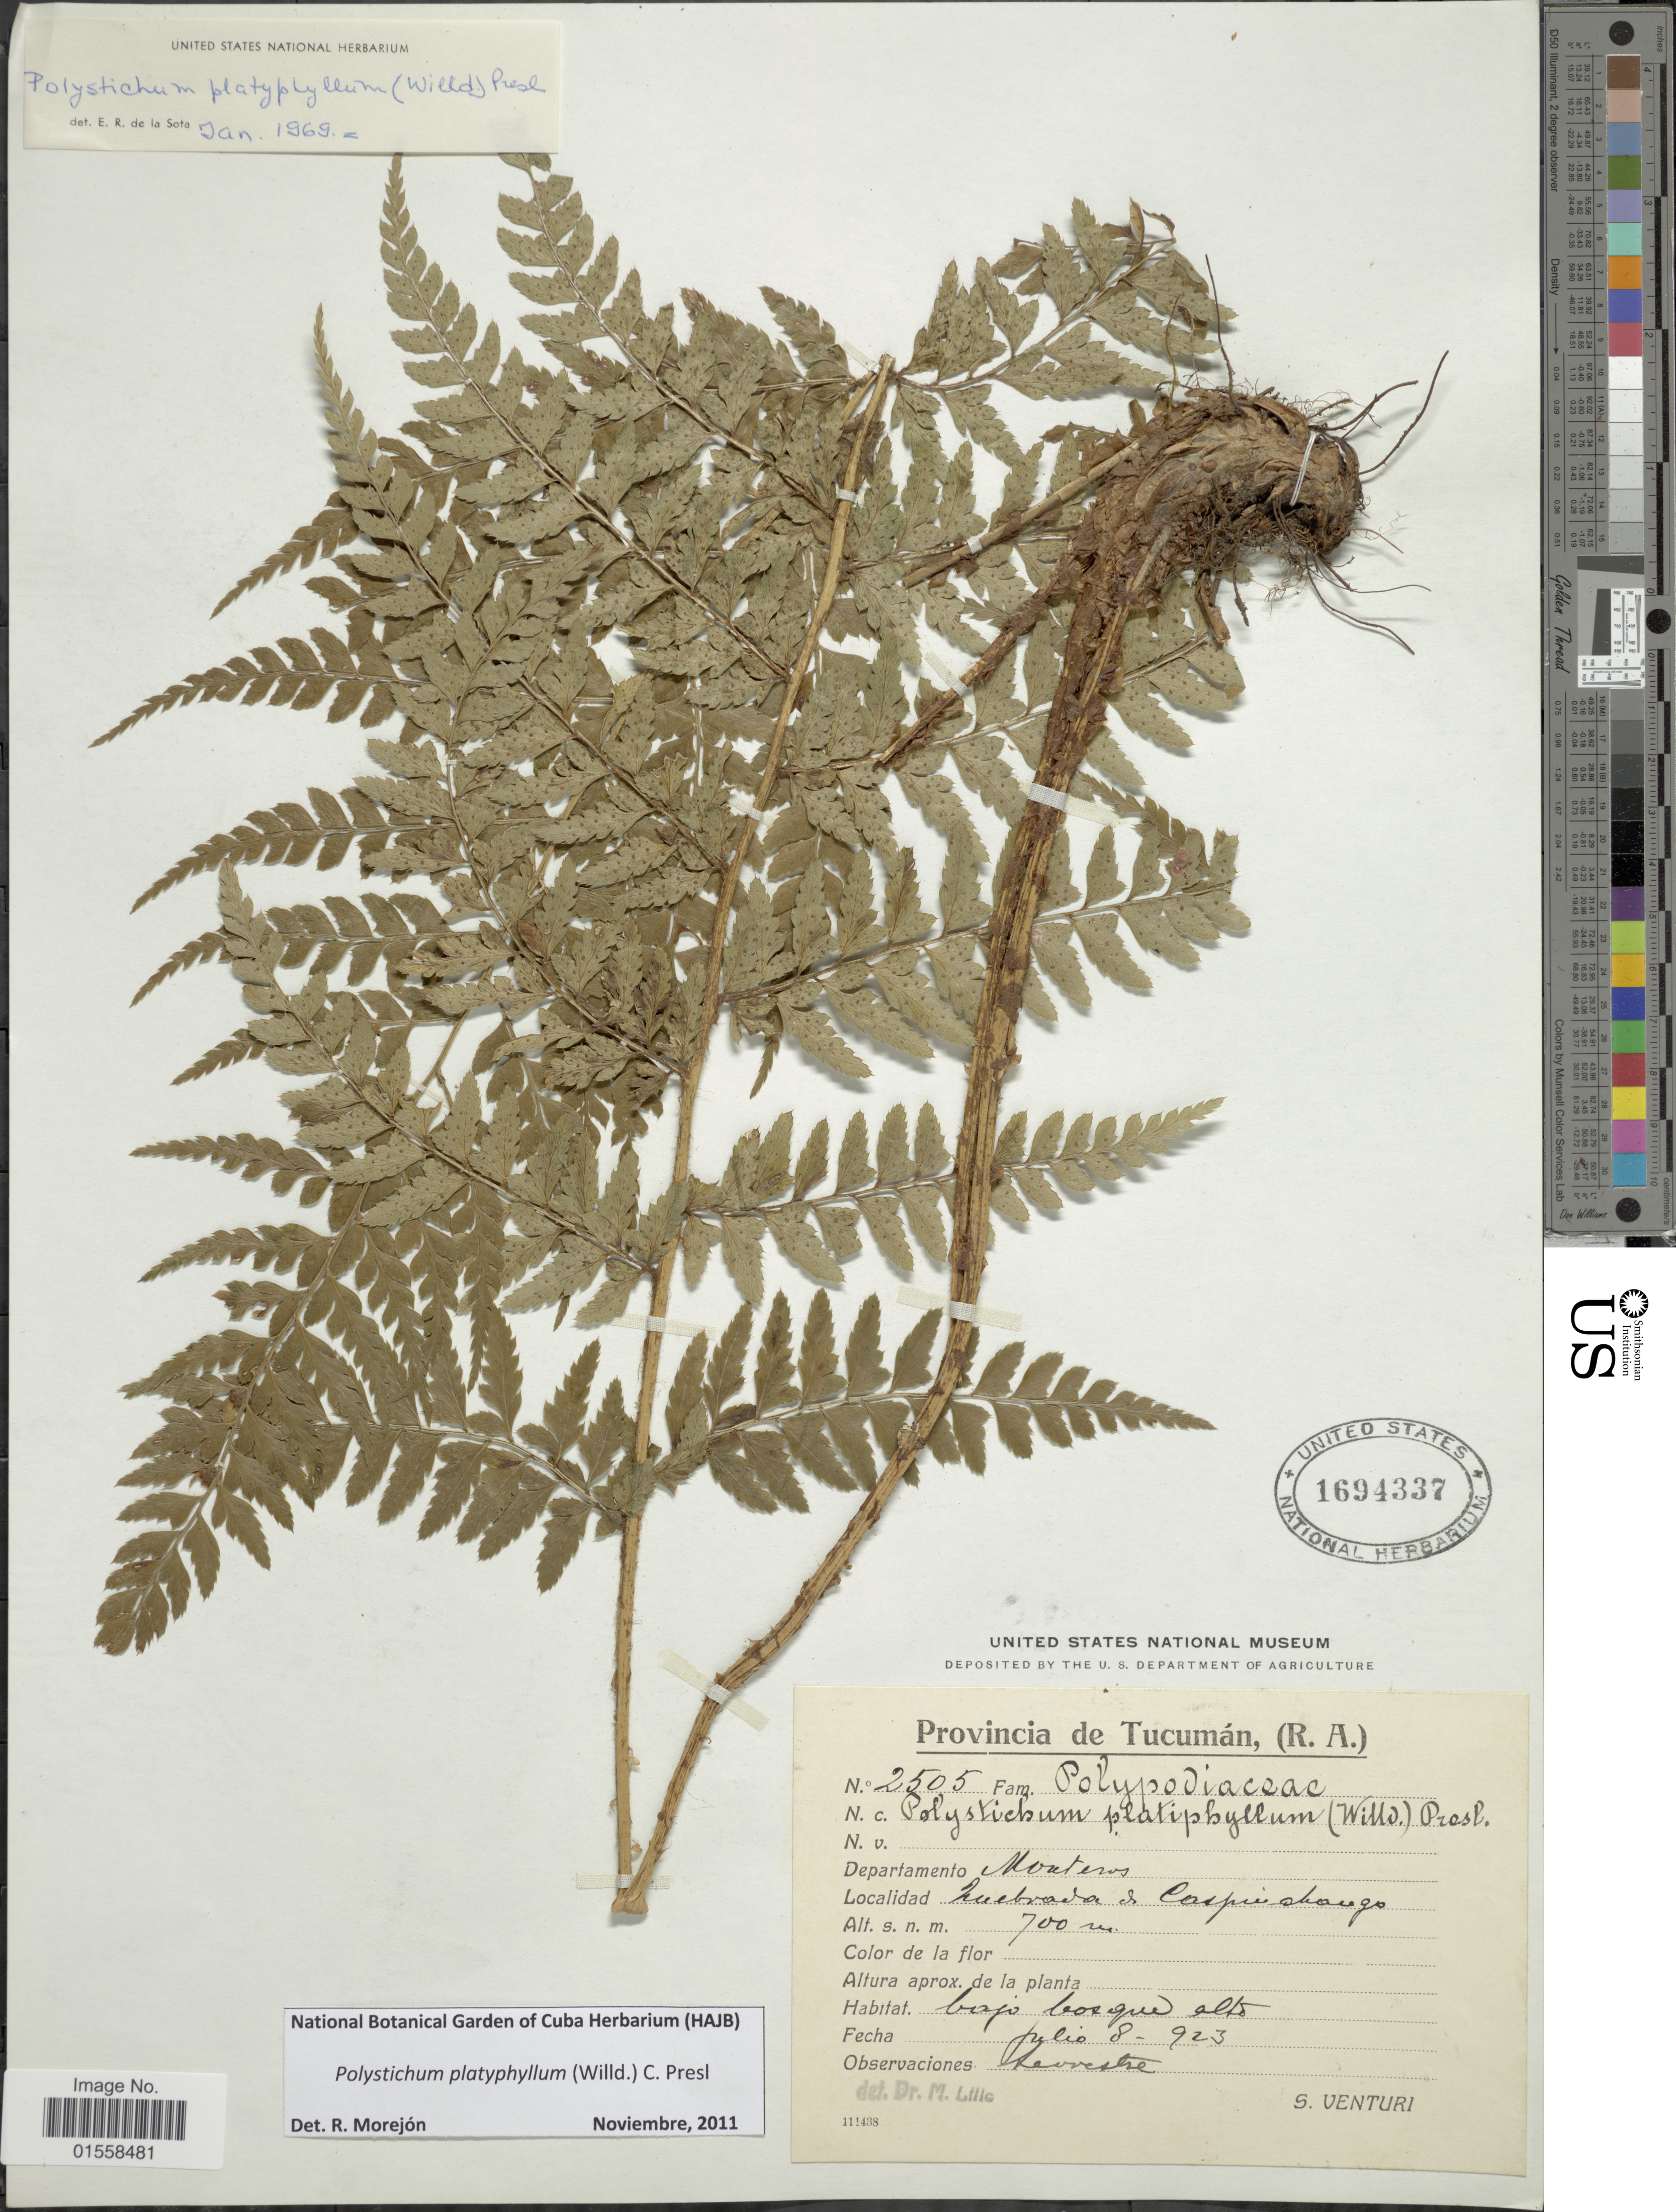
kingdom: Plantae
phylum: Tracheophyta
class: Polypodiopsida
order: Polypodiales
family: Dryopteridaceae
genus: Polystichum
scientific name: Polystichum platyphyllum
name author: (Willd.) C. Presl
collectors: S. Venturi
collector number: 2505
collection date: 1923-07-08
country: Argentina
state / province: Tucuman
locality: Provincia de Tucuman, (R. A.) Departamento Nortens, Quebrada de Caspichango.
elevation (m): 700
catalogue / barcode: US 1694337